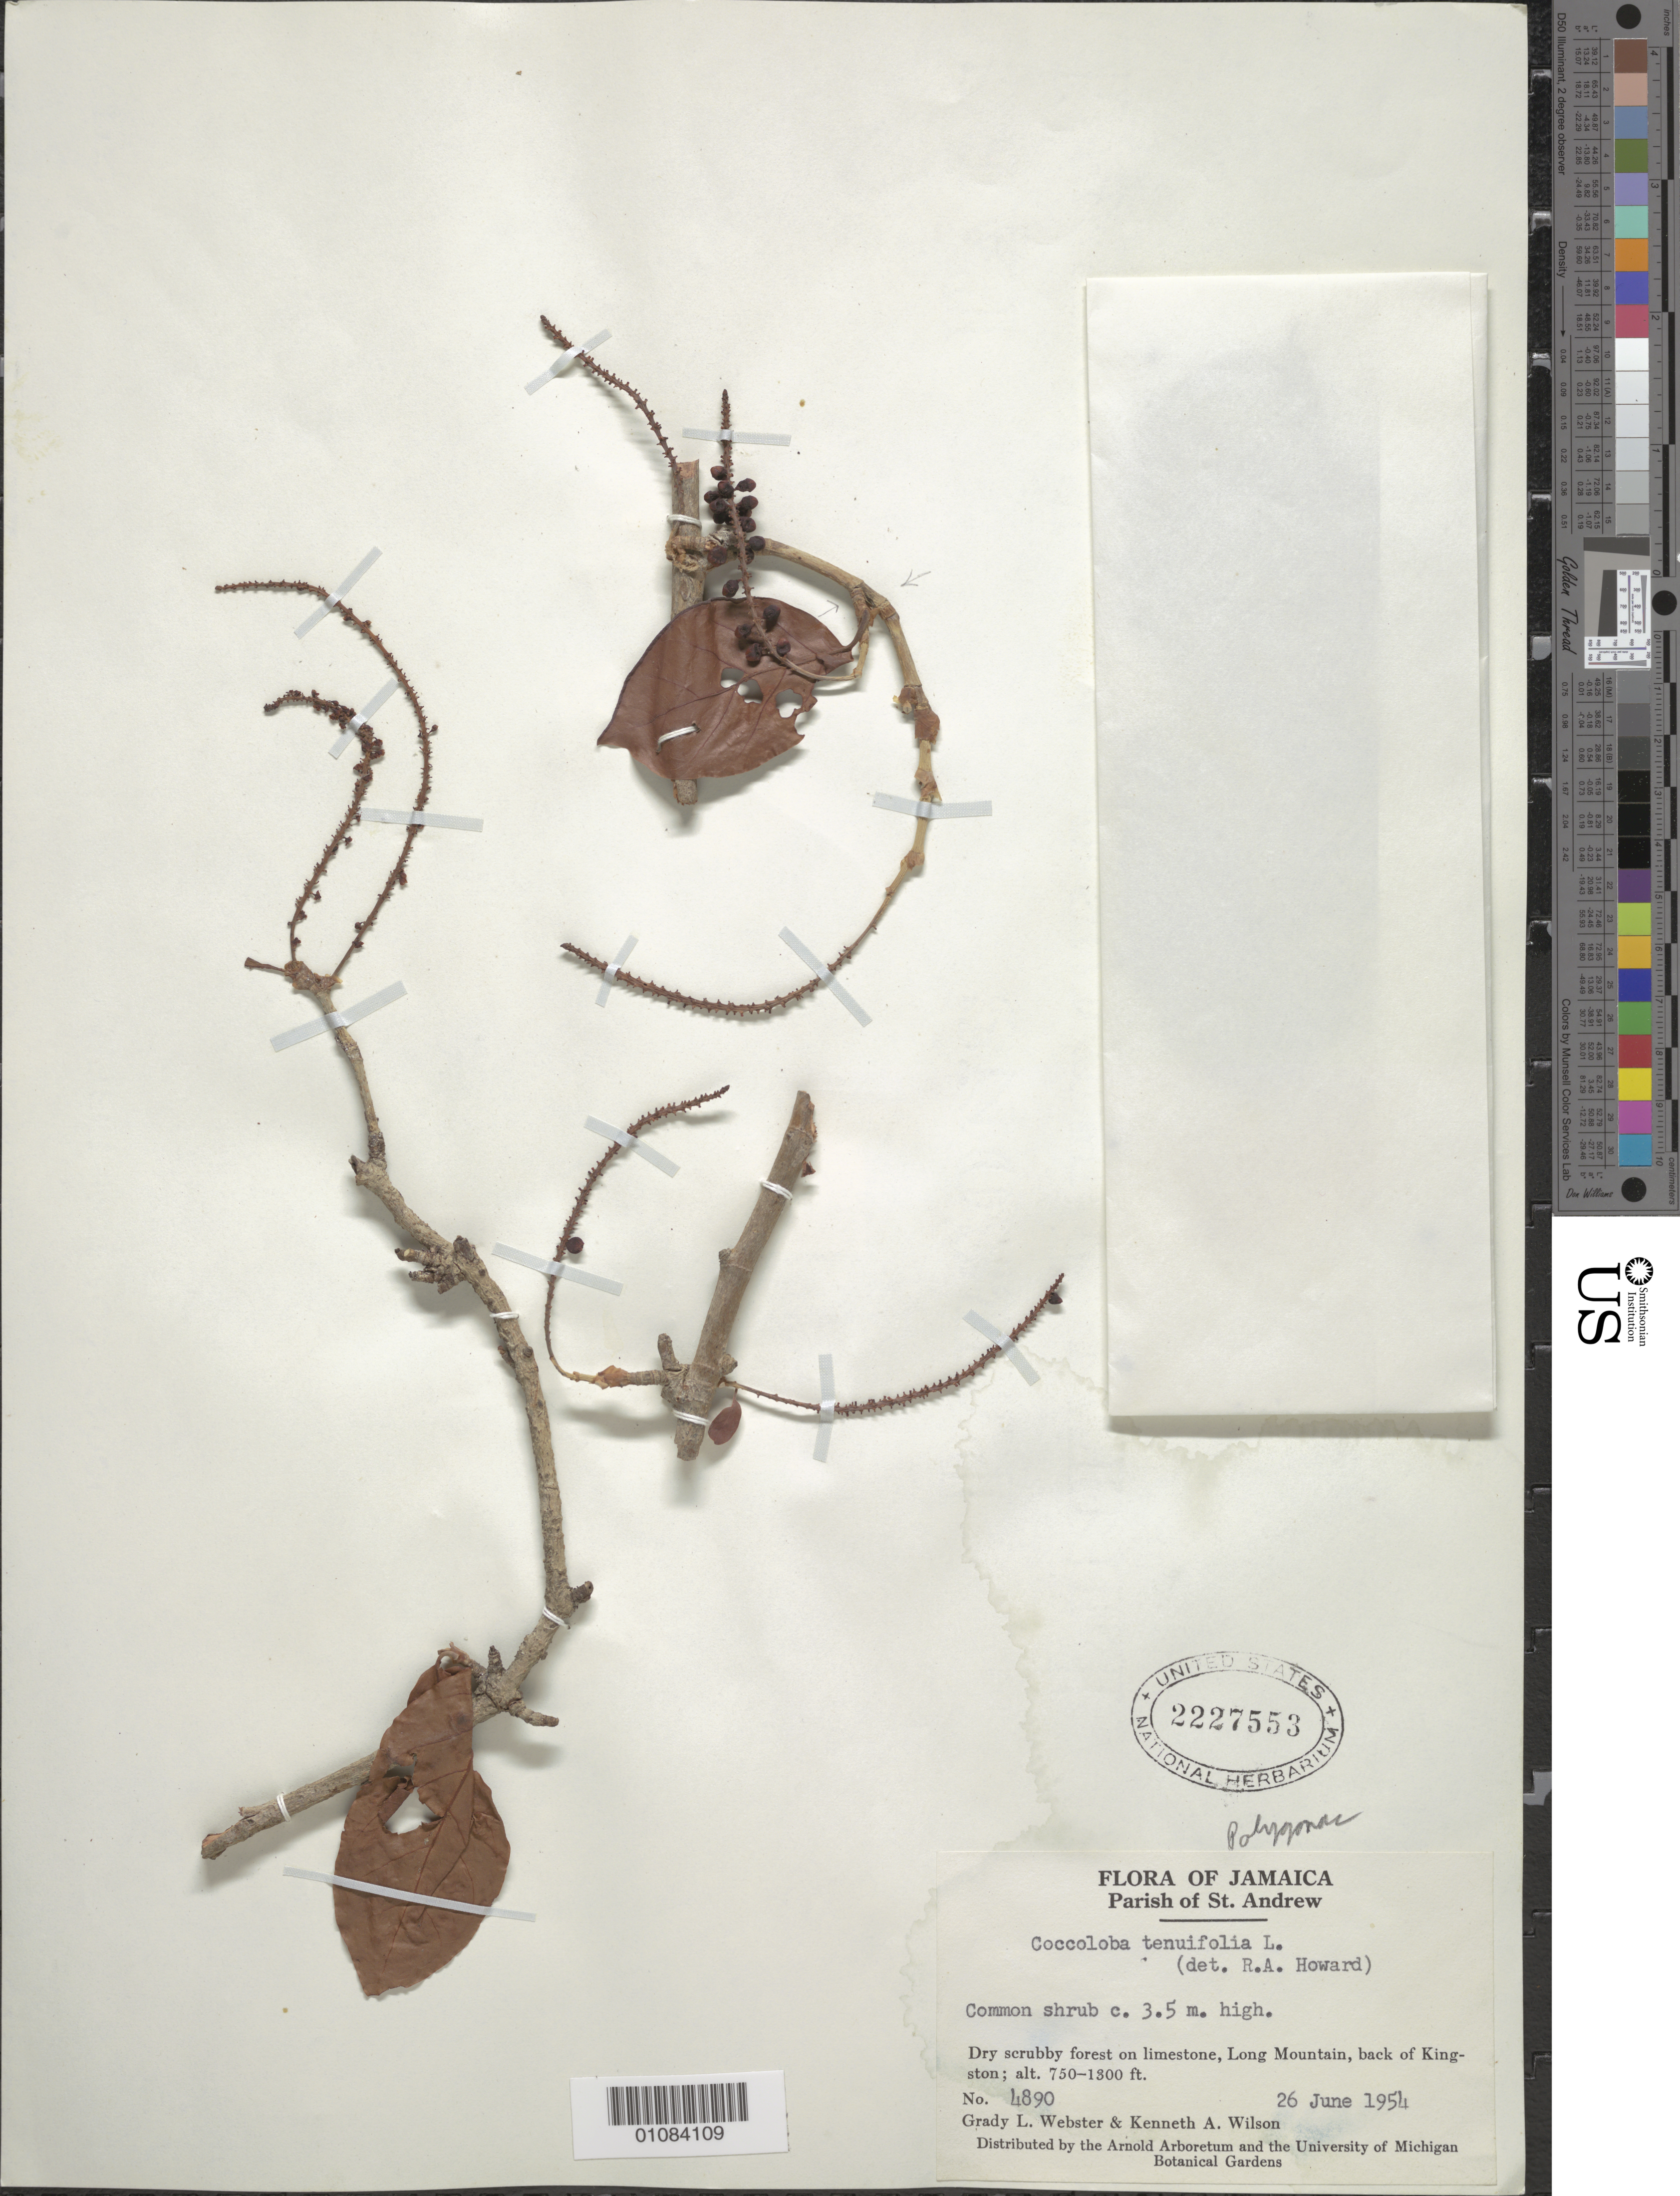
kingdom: Plantae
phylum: Tracheophyta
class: Magnoliopsida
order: Caryophyllales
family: Polygonaceae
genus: Coccoloba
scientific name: Coccoloba tenuifolia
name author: L.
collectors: G. L. Webster & K. A. Wilson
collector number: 4890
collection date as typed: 26 Jun 1954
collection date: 1954-06-26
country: Jamaica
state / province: Saint Andrew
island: Jamaica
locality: Long Mountain, near back of Kingston.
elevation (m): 229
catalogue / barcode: US 2227553